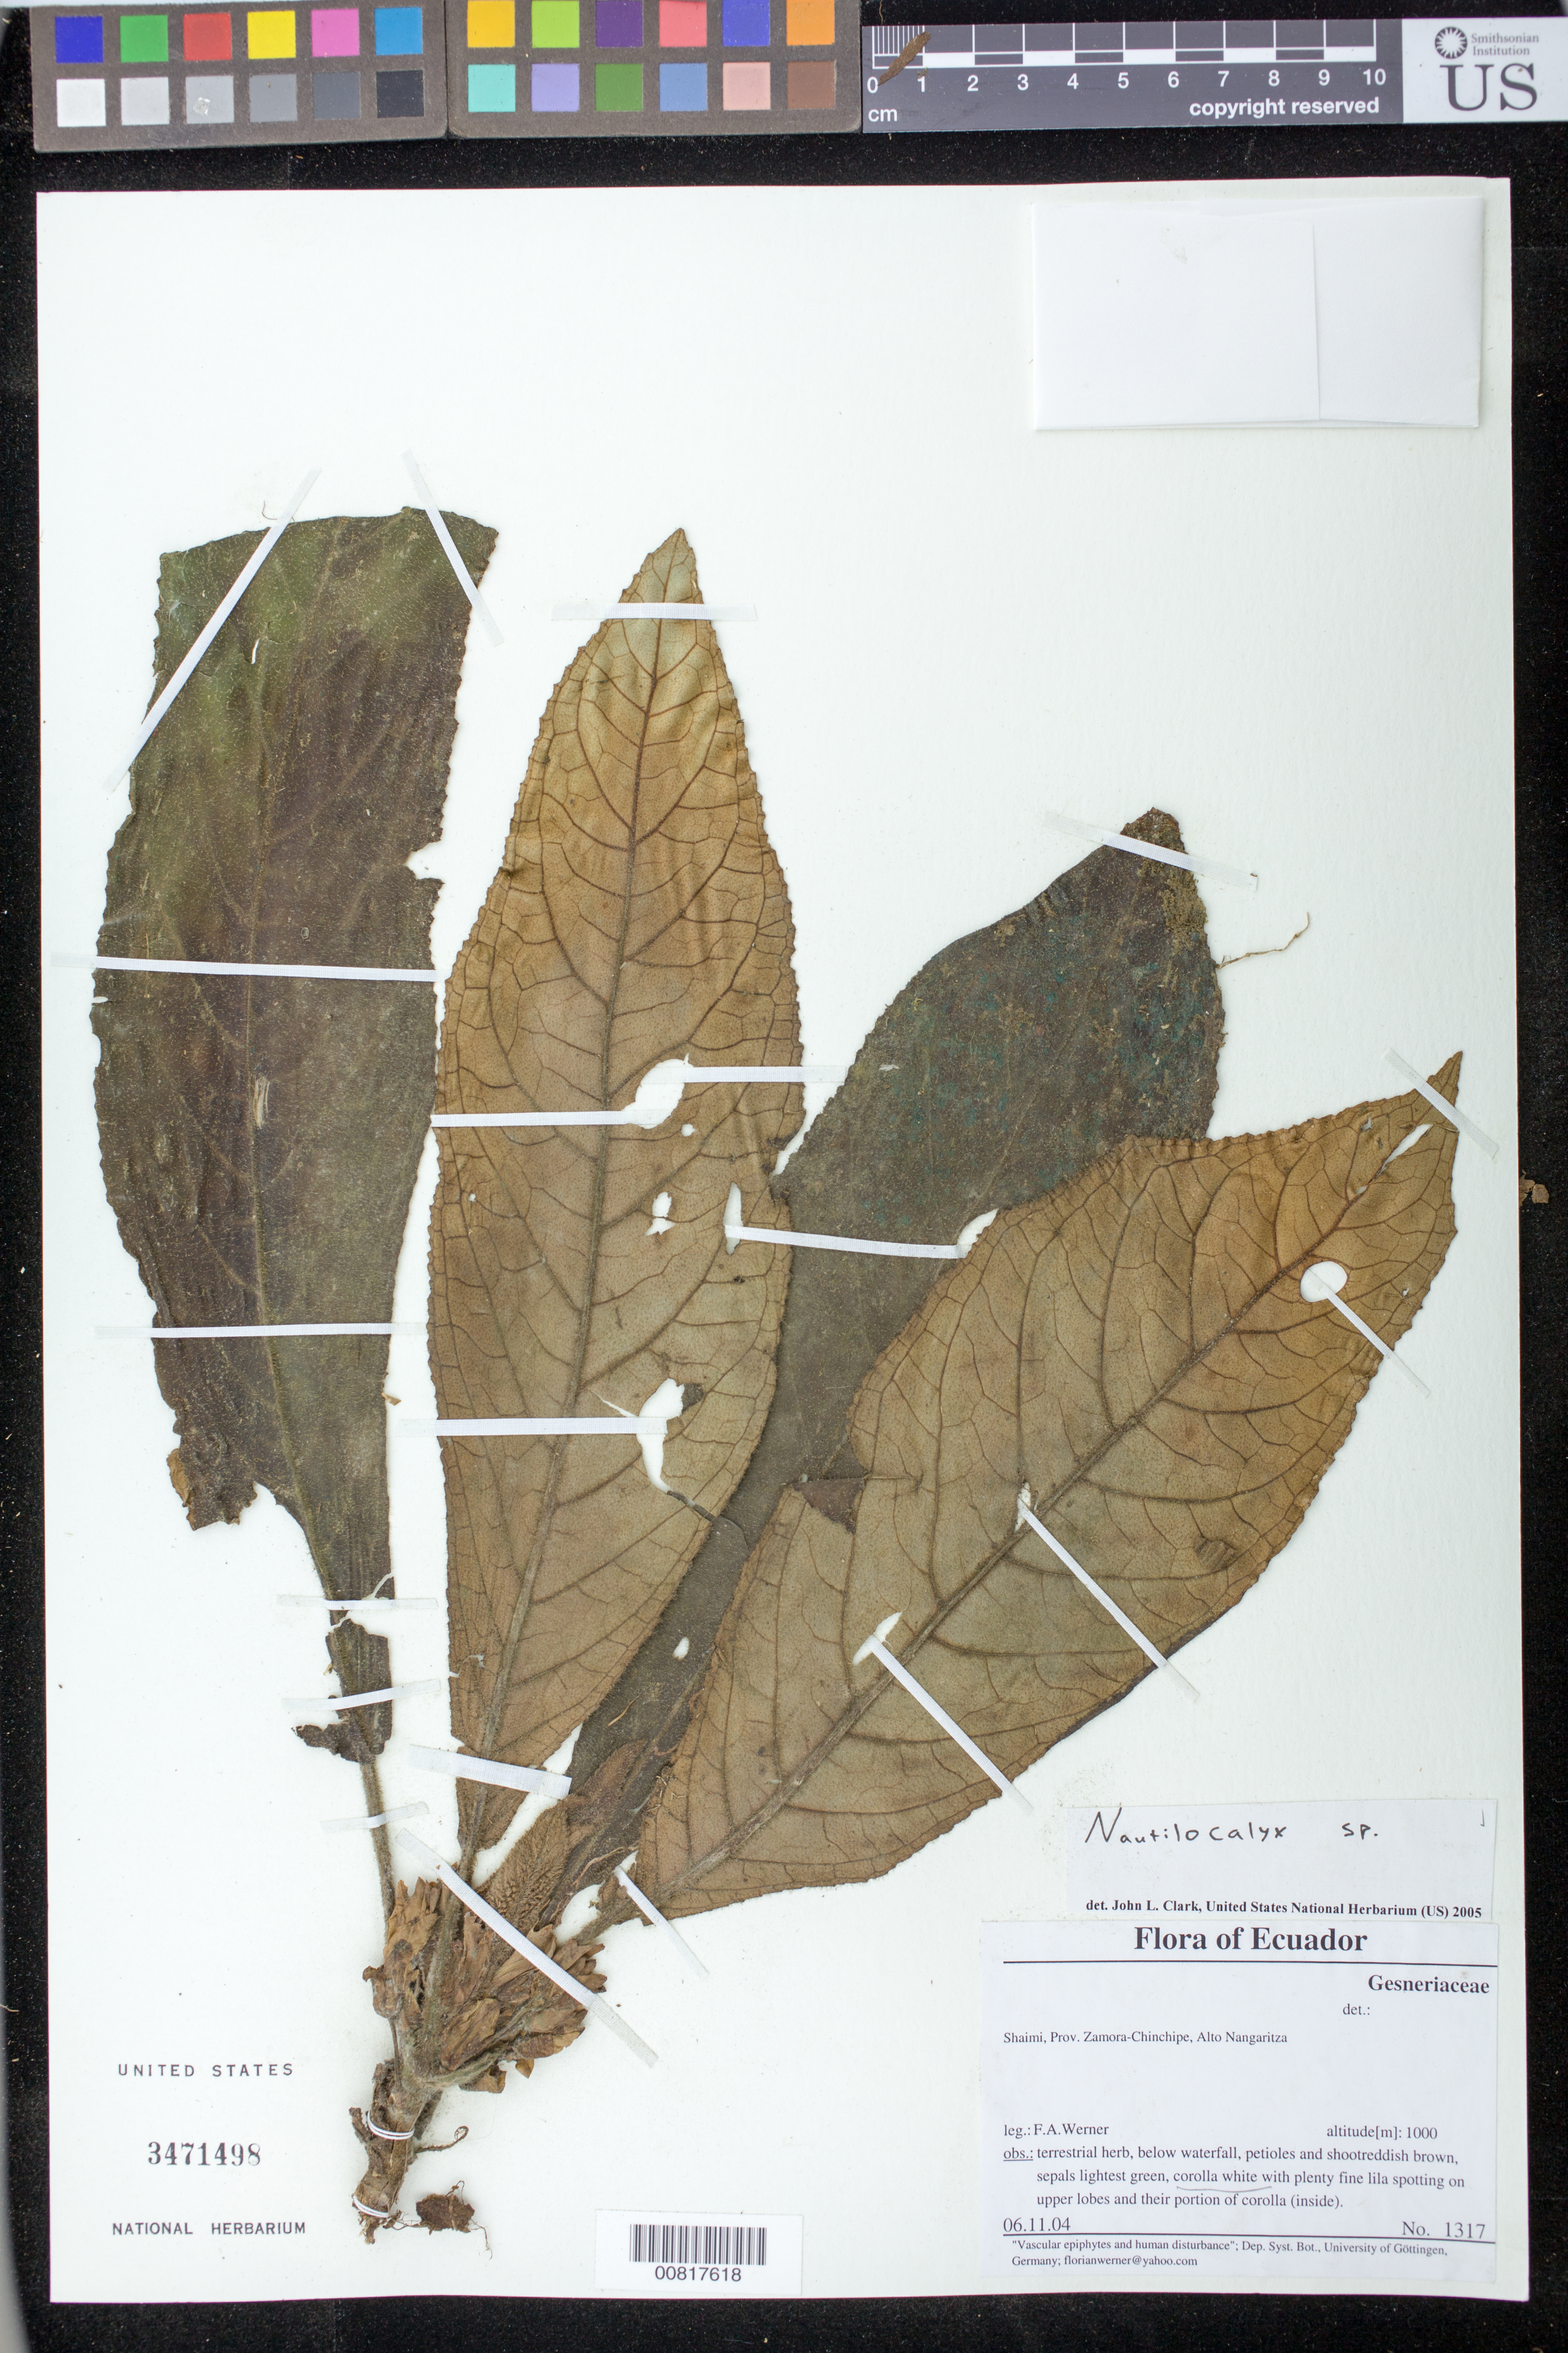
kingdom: Plantae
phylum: Tracheophyta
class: Magnoliopsida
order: Lamiales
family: Gesneriaceae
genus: Nautilocalyx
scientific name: Nautilocalyx sp.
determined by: Clark, J. L., (SEL), The Marie Selby Botanical Garden (UNITED STATES)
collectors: F. Werner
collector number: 1317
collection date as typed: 06 Nov 2004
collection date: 2004-11-06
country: Ecuador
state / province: Zamora-Chinchipe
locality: Shaimi, Prov. Zamora-Chinchipe, Alto Nangaritza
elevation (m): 1000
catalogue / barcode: US 3471498